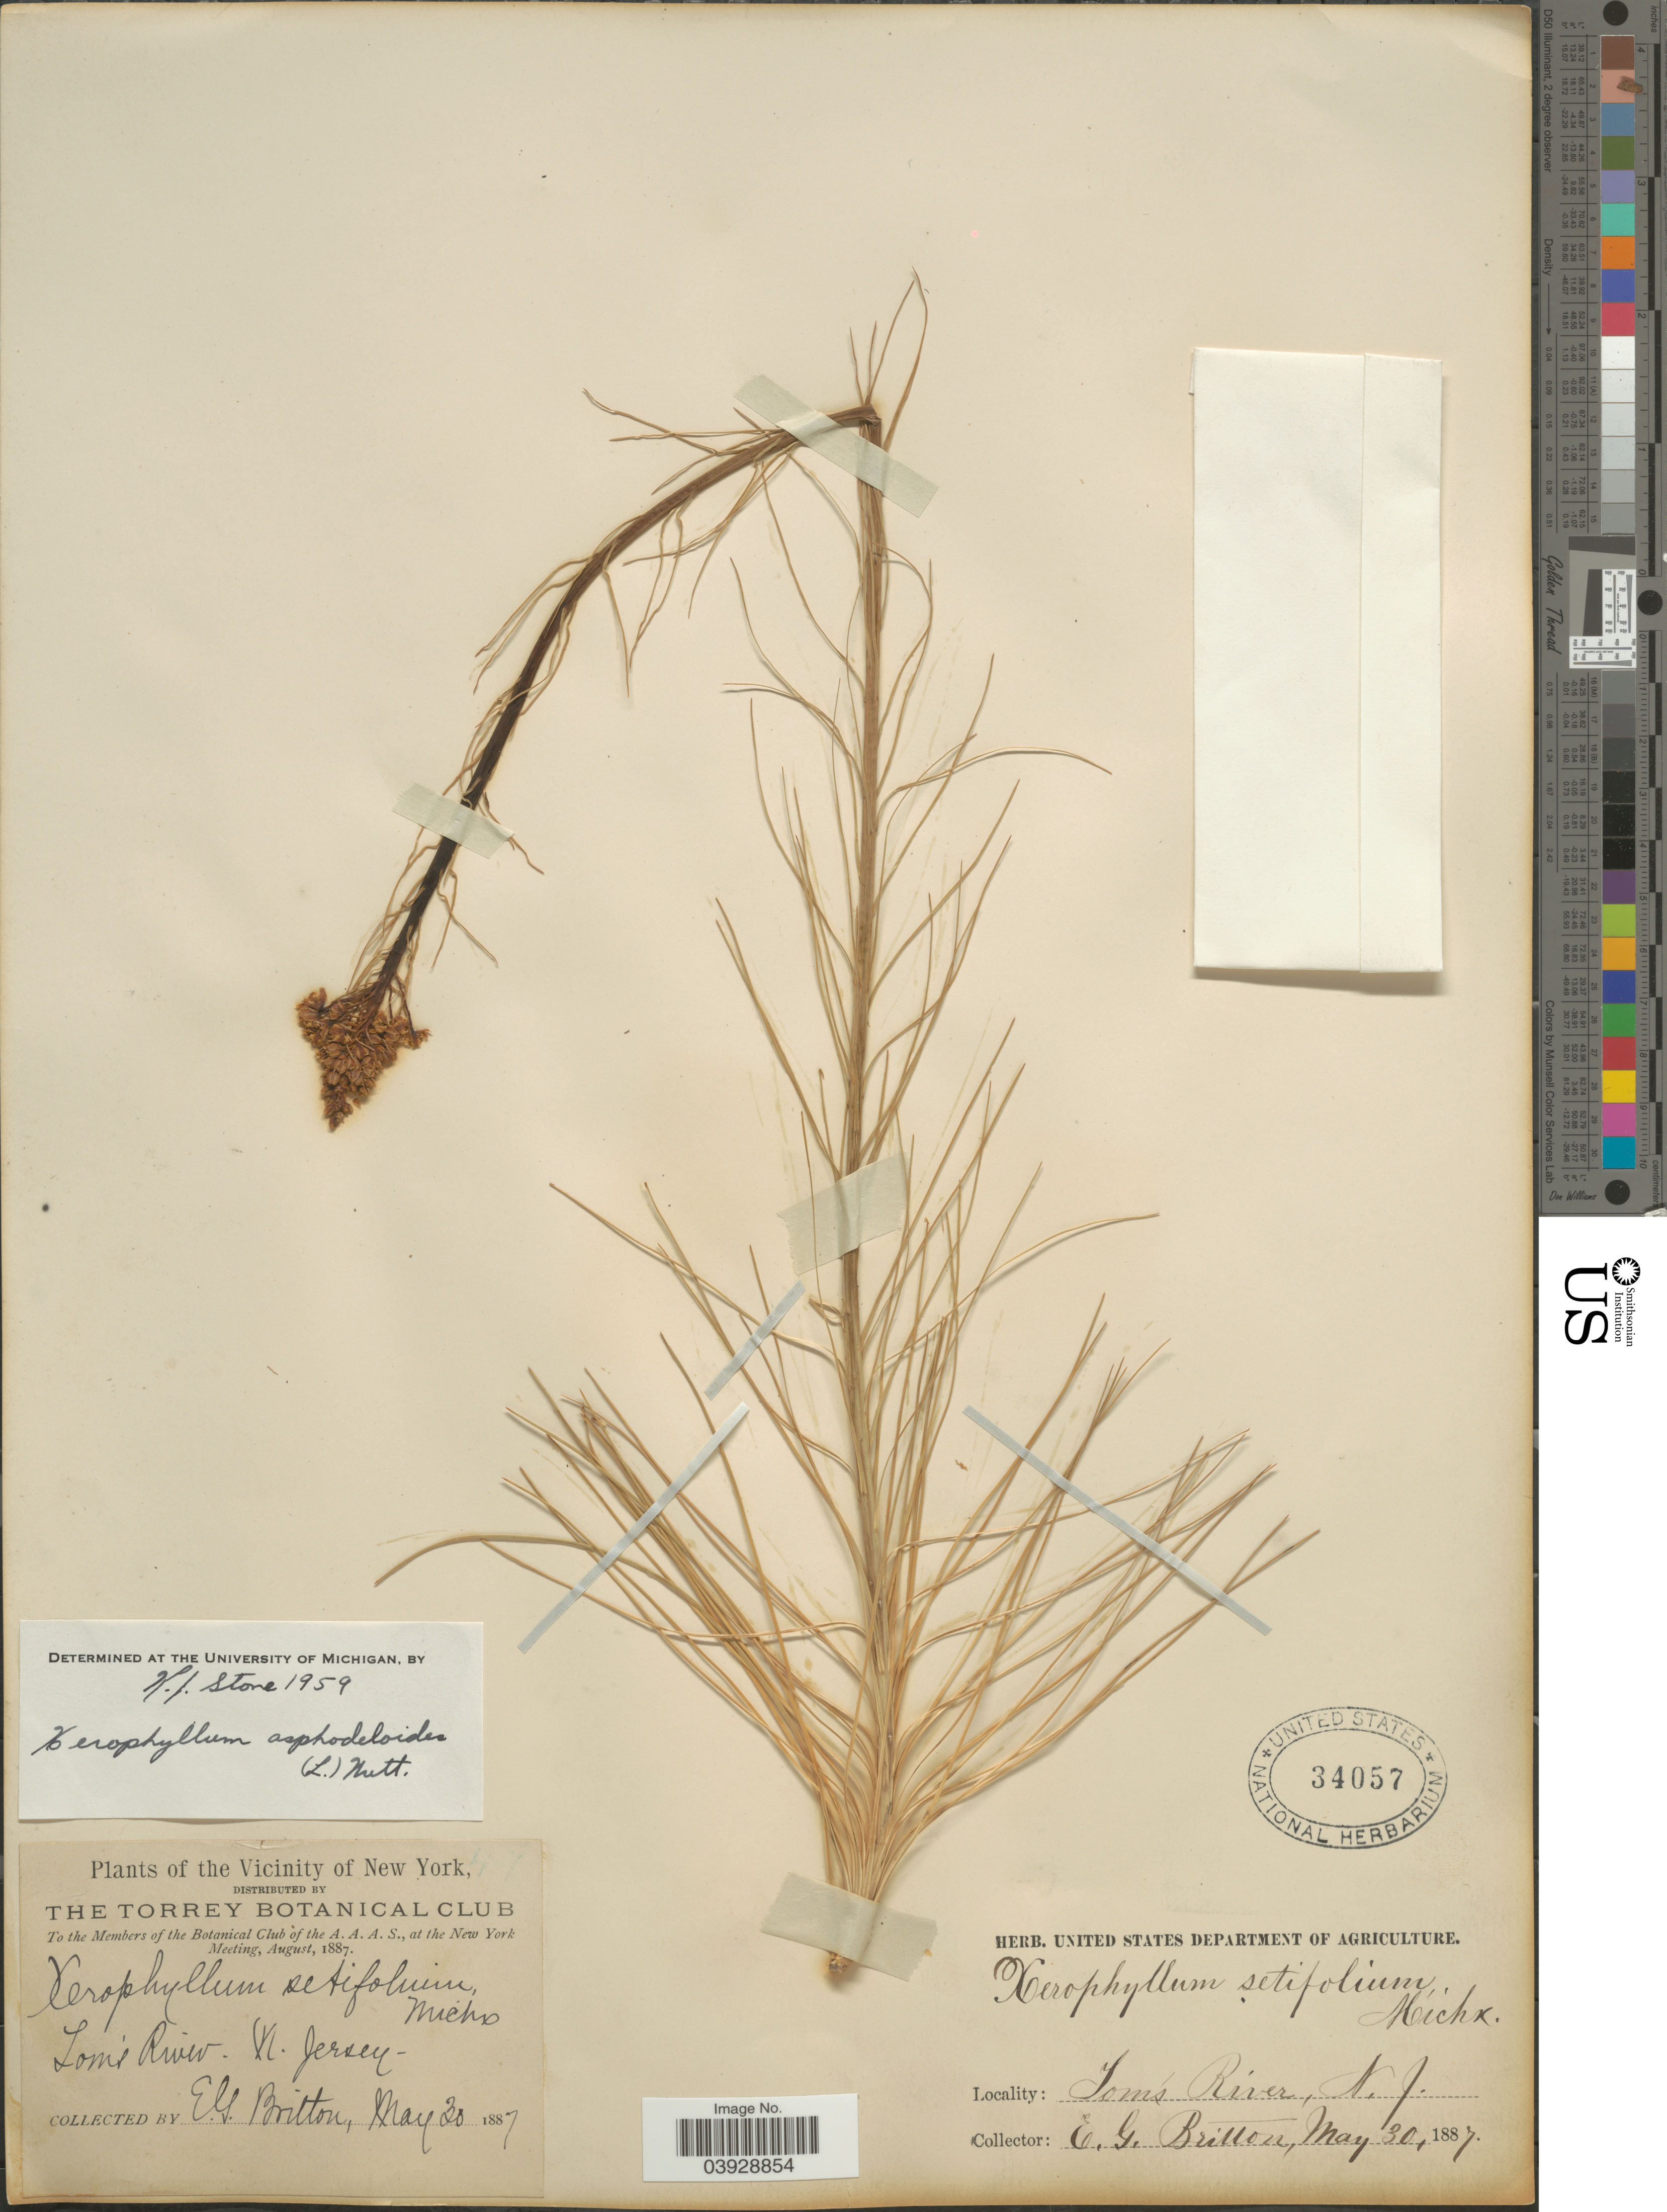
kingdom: Plantae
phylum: Tracheophyta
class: Liliopsida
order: Liliales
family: Melanthiaceae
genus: Xerophyllum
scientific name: Xerophyllum asphodeloides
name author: (L.) Nutt.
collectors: E. G. Britton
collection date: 1887-05-30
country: United States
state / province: New Jersey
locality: The Vicinity of New York. Tom's River.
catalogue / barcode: US 34057